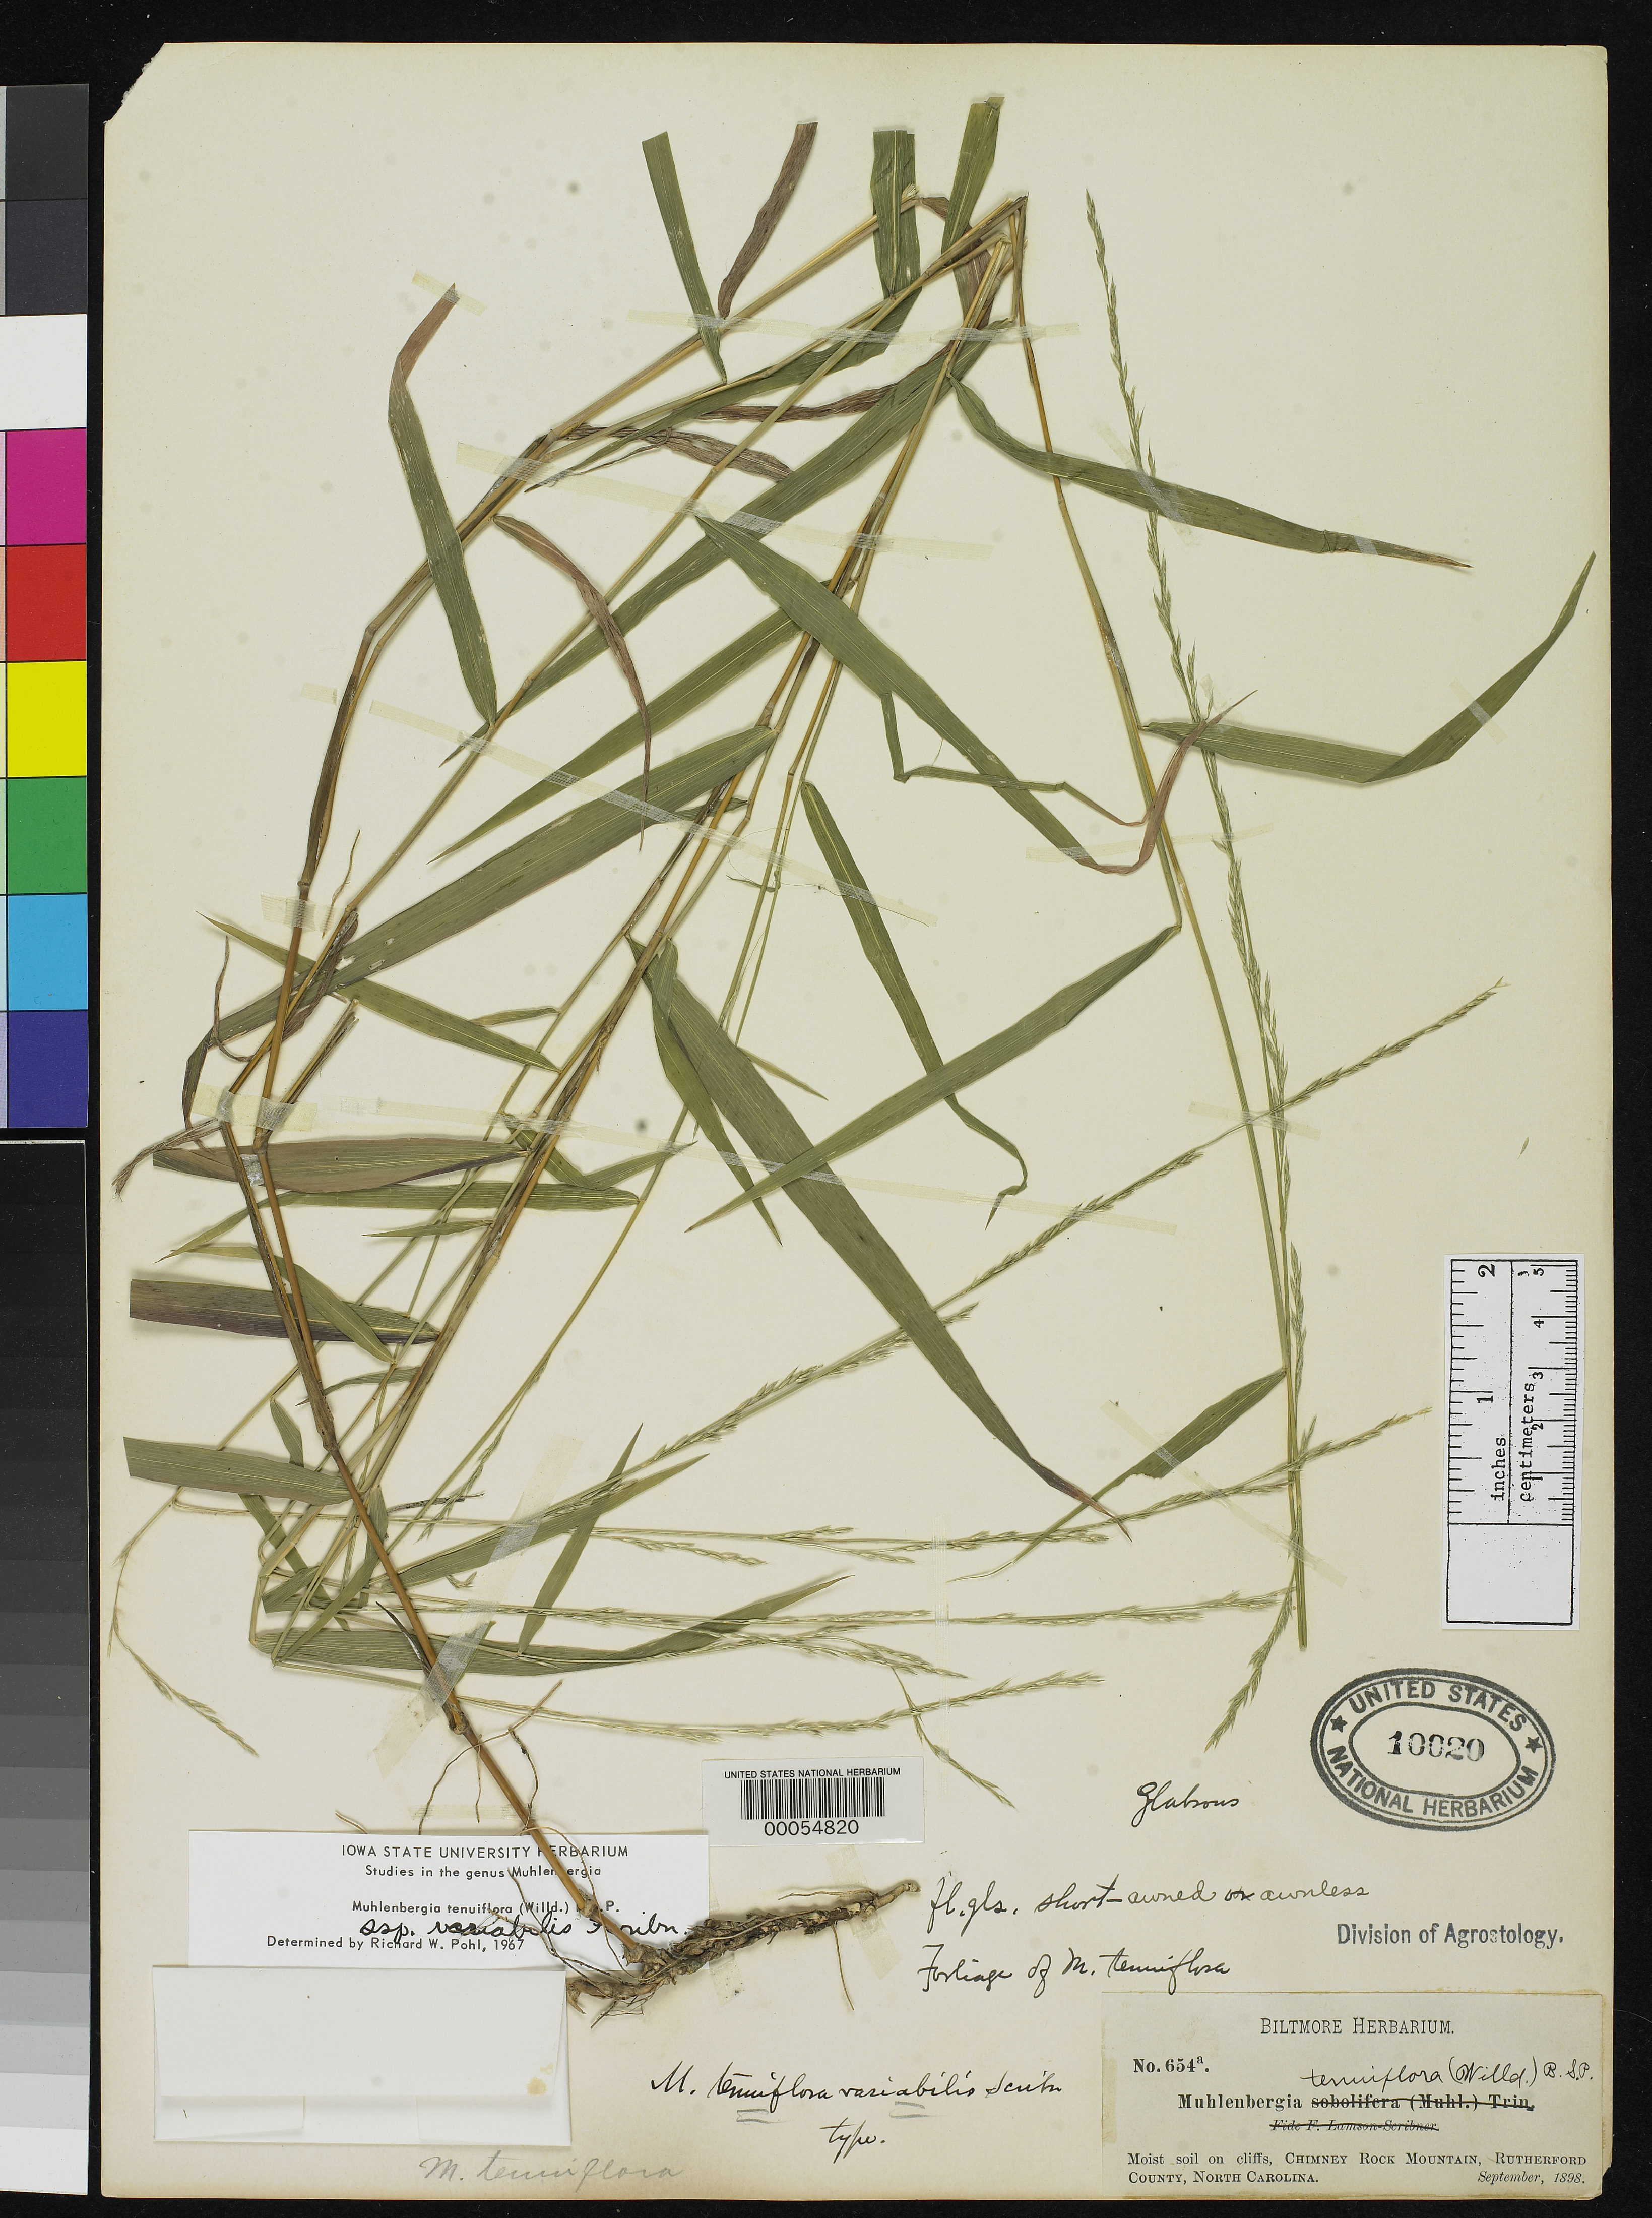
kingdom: Plantae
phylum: Tracheophyta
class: Liliopsida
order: Poales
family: Poaceae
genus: Muhlenbergia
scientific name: Muhlenbergia tenuiflora subsp. variabilis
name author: Scribn.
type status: Holotype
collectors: ex herb. Biltmore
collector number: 654a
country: United States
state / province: North Carolina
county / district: Rutherford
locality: Chimney Rock Mt.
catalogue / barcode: US 10020